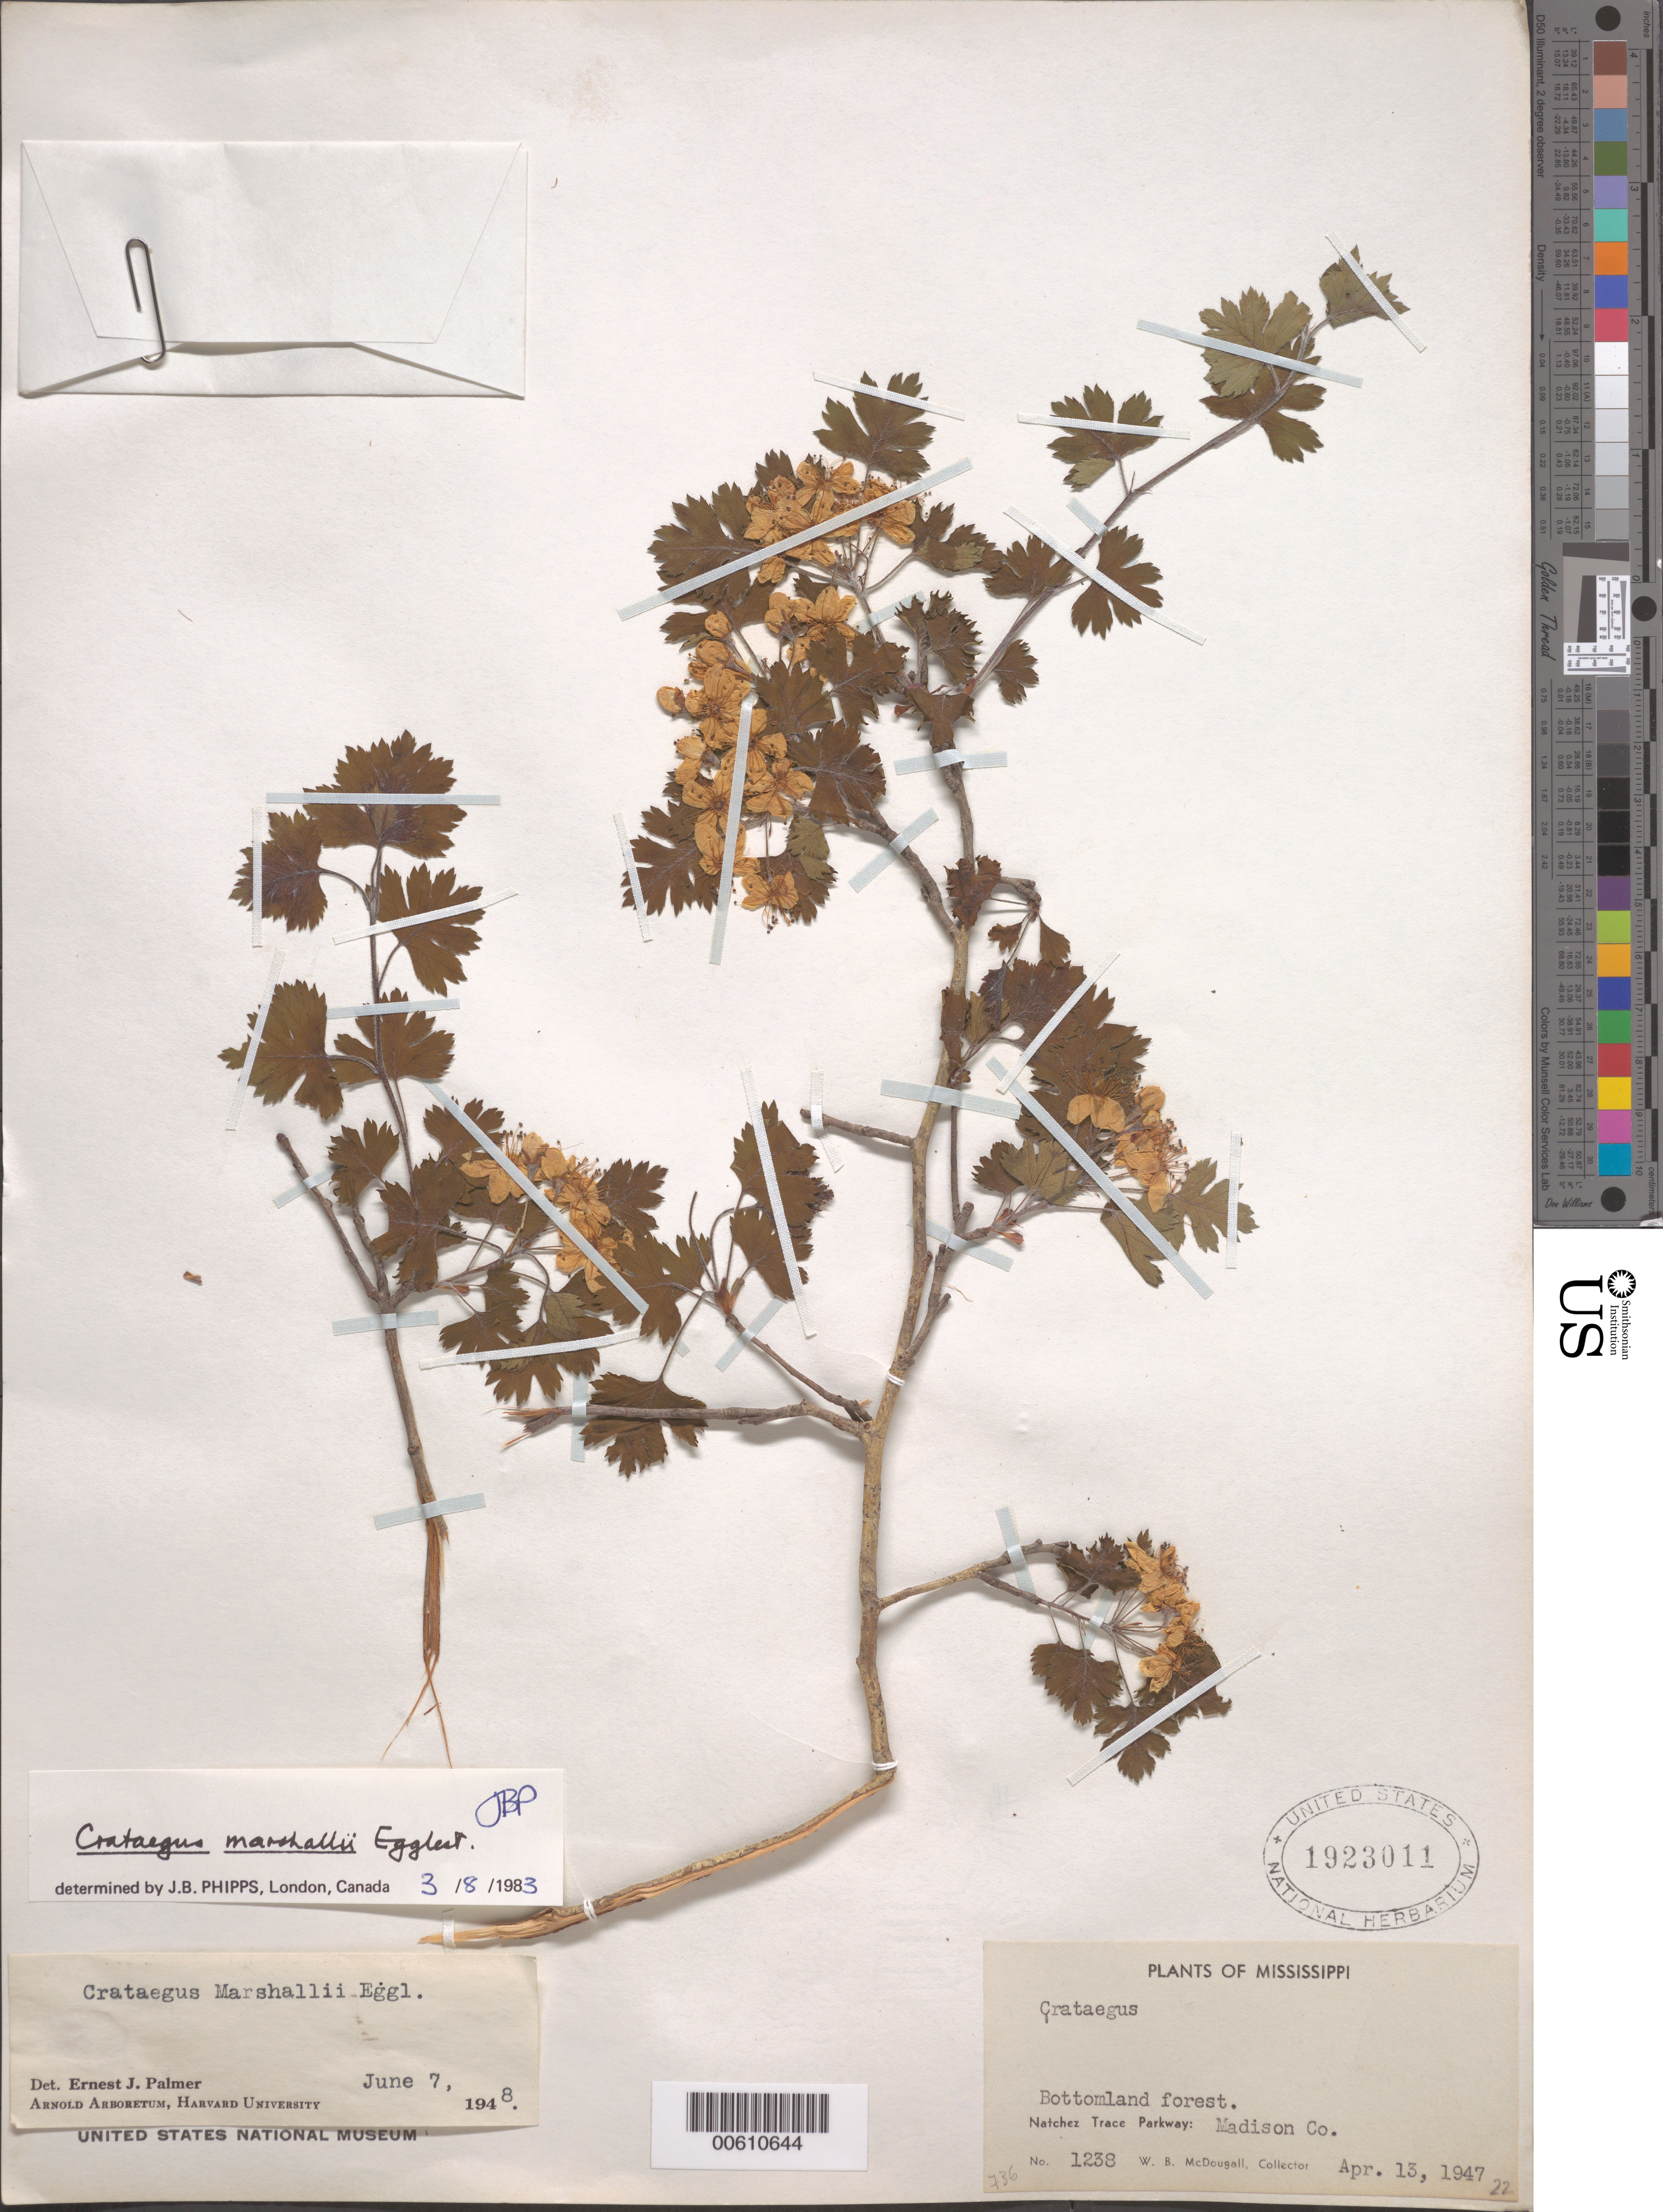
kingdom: Plantae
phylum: Tracheophyta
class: Magnoliopsida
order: Rosales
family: Rosaceae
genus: Crataegus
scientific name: Crataegus marshallii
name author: Eggl.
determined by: Palmer, E. J.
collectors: W. B. McDougal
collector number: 1238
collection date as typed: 13 Apr 1947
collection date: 1947-04-13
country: United States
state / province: Mississippi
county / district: Madison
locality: Natchez Trace Parkway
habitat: Bottomland forest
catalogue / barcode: US 1923011